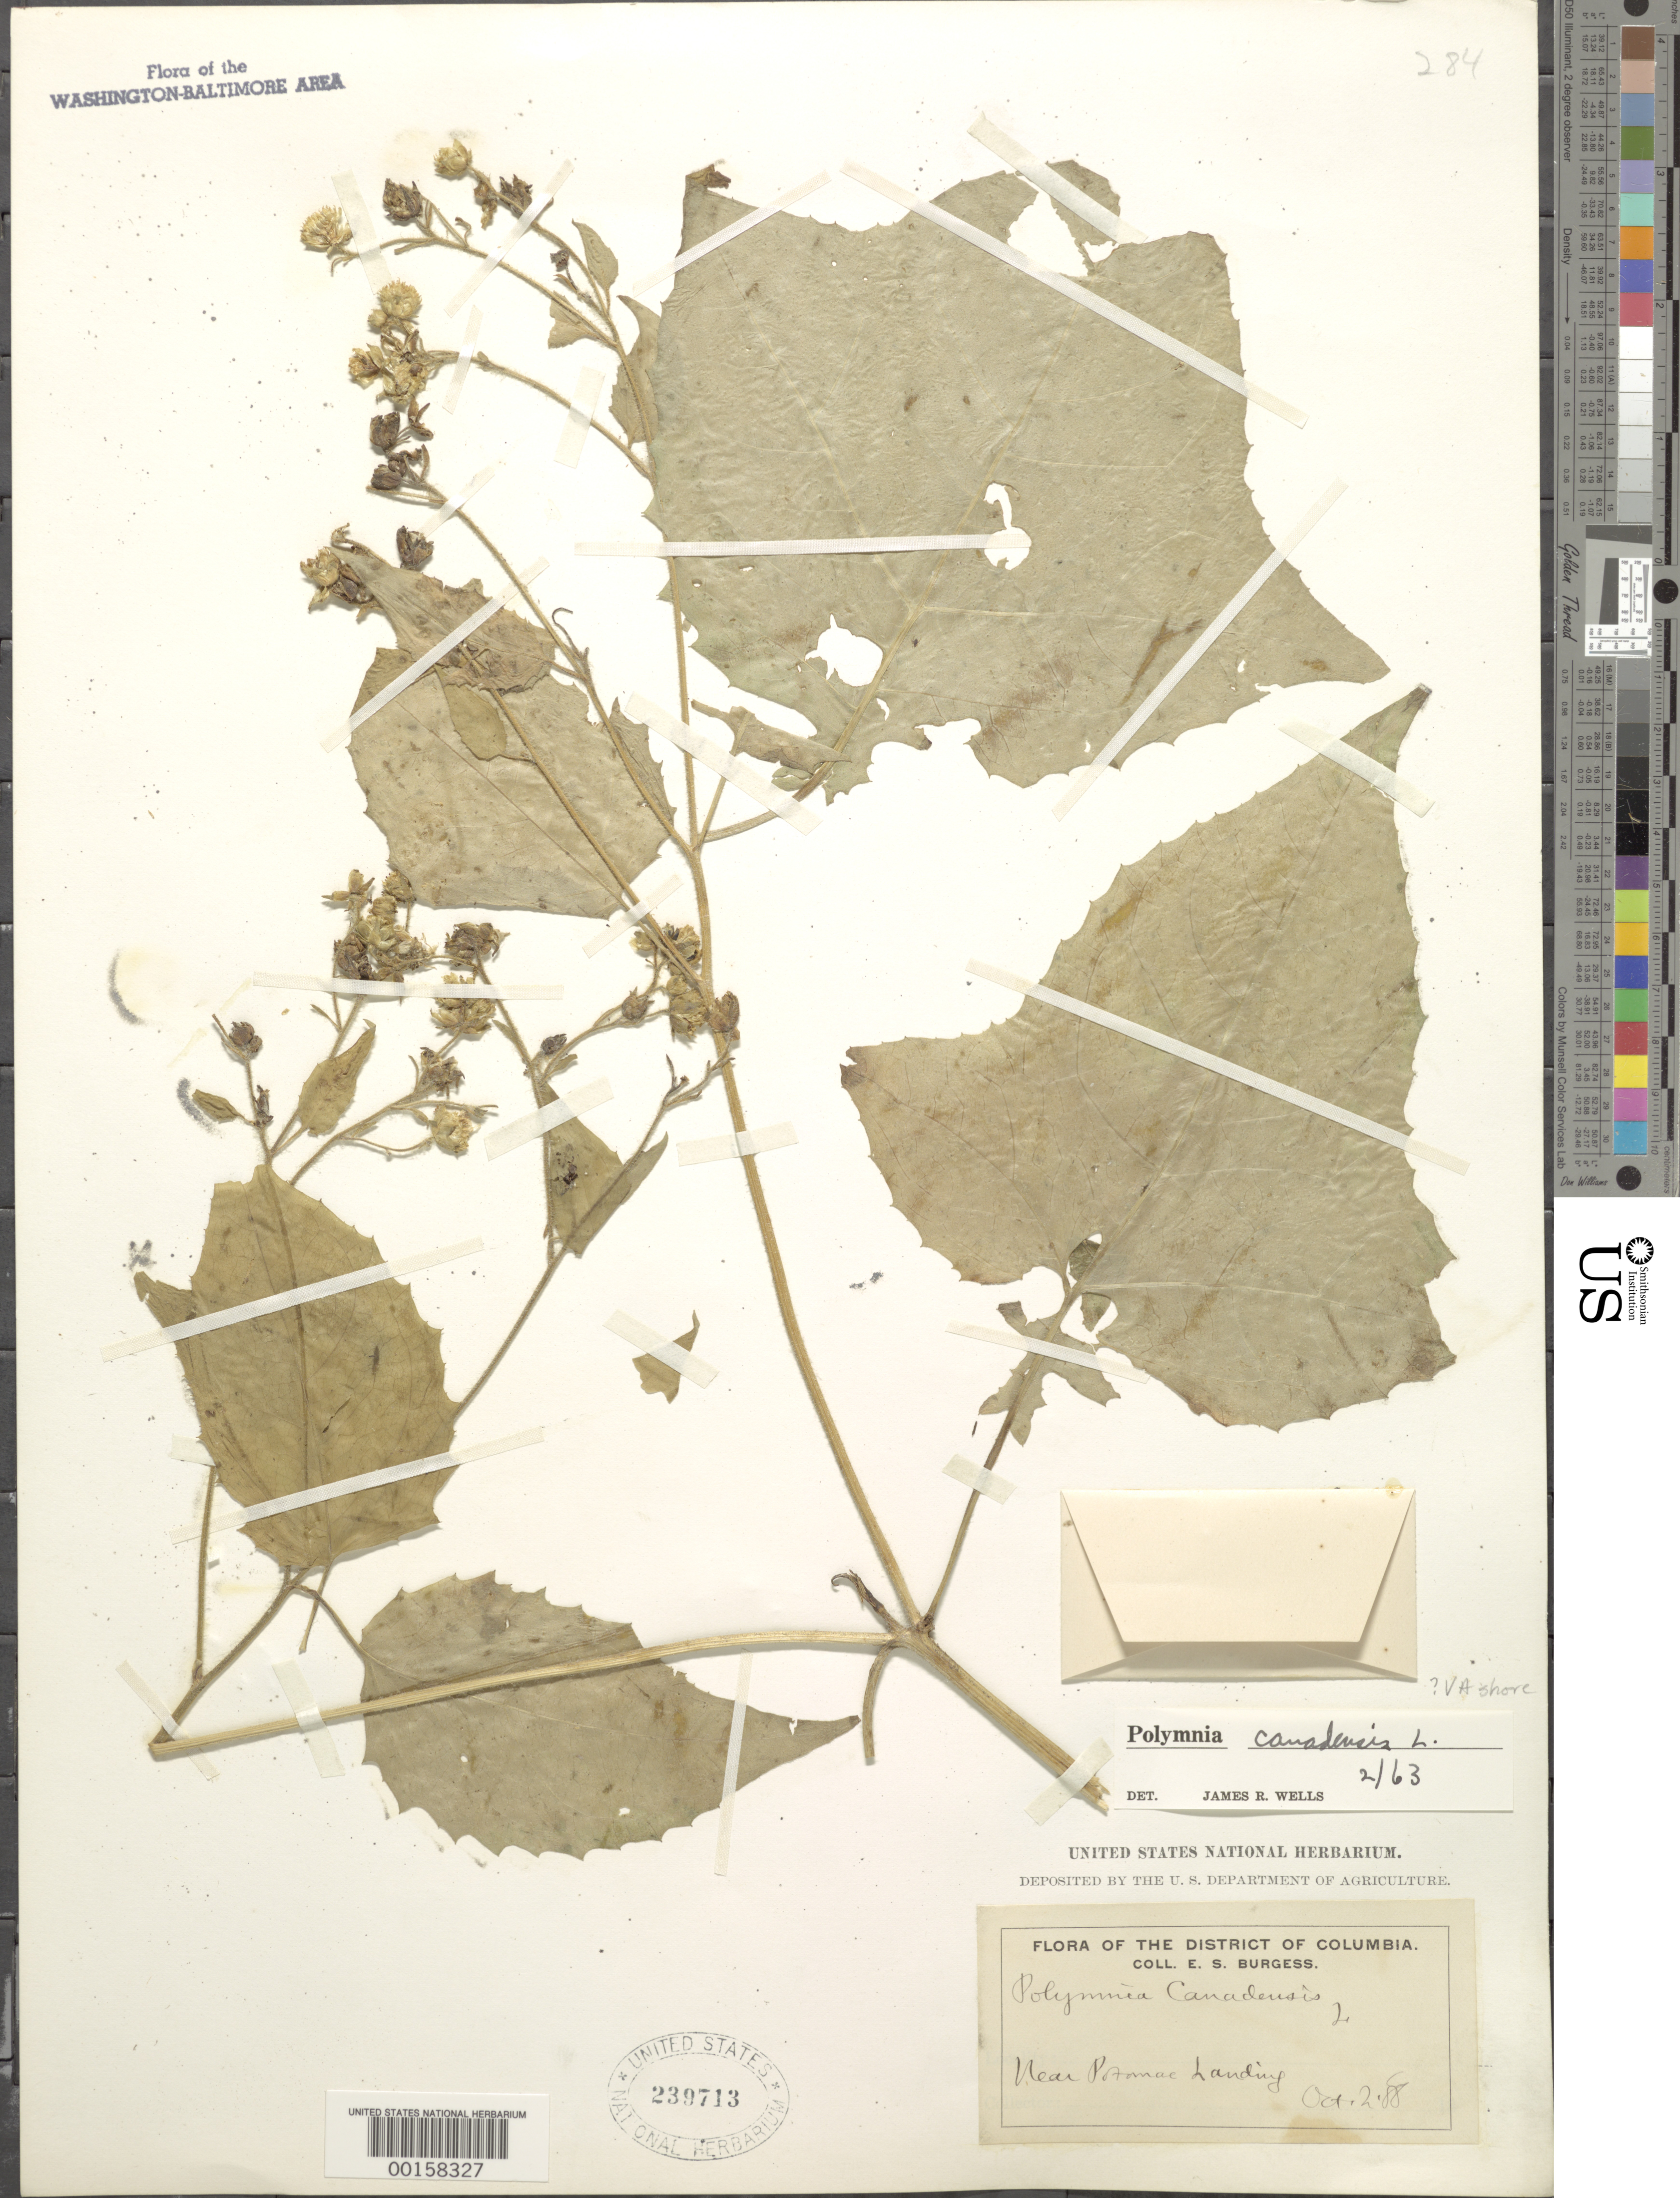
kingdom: Plantae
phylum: Tracheophyta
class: Magnoliopsida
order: Asterales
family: Asteraceae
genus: Polymnia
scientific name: Polymnia canadensis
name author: L.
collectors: E. Burgess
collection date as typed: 02 Oct 1888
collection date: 1888-10-02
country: United States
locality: Near Potomac Landing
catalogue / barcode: US 239713